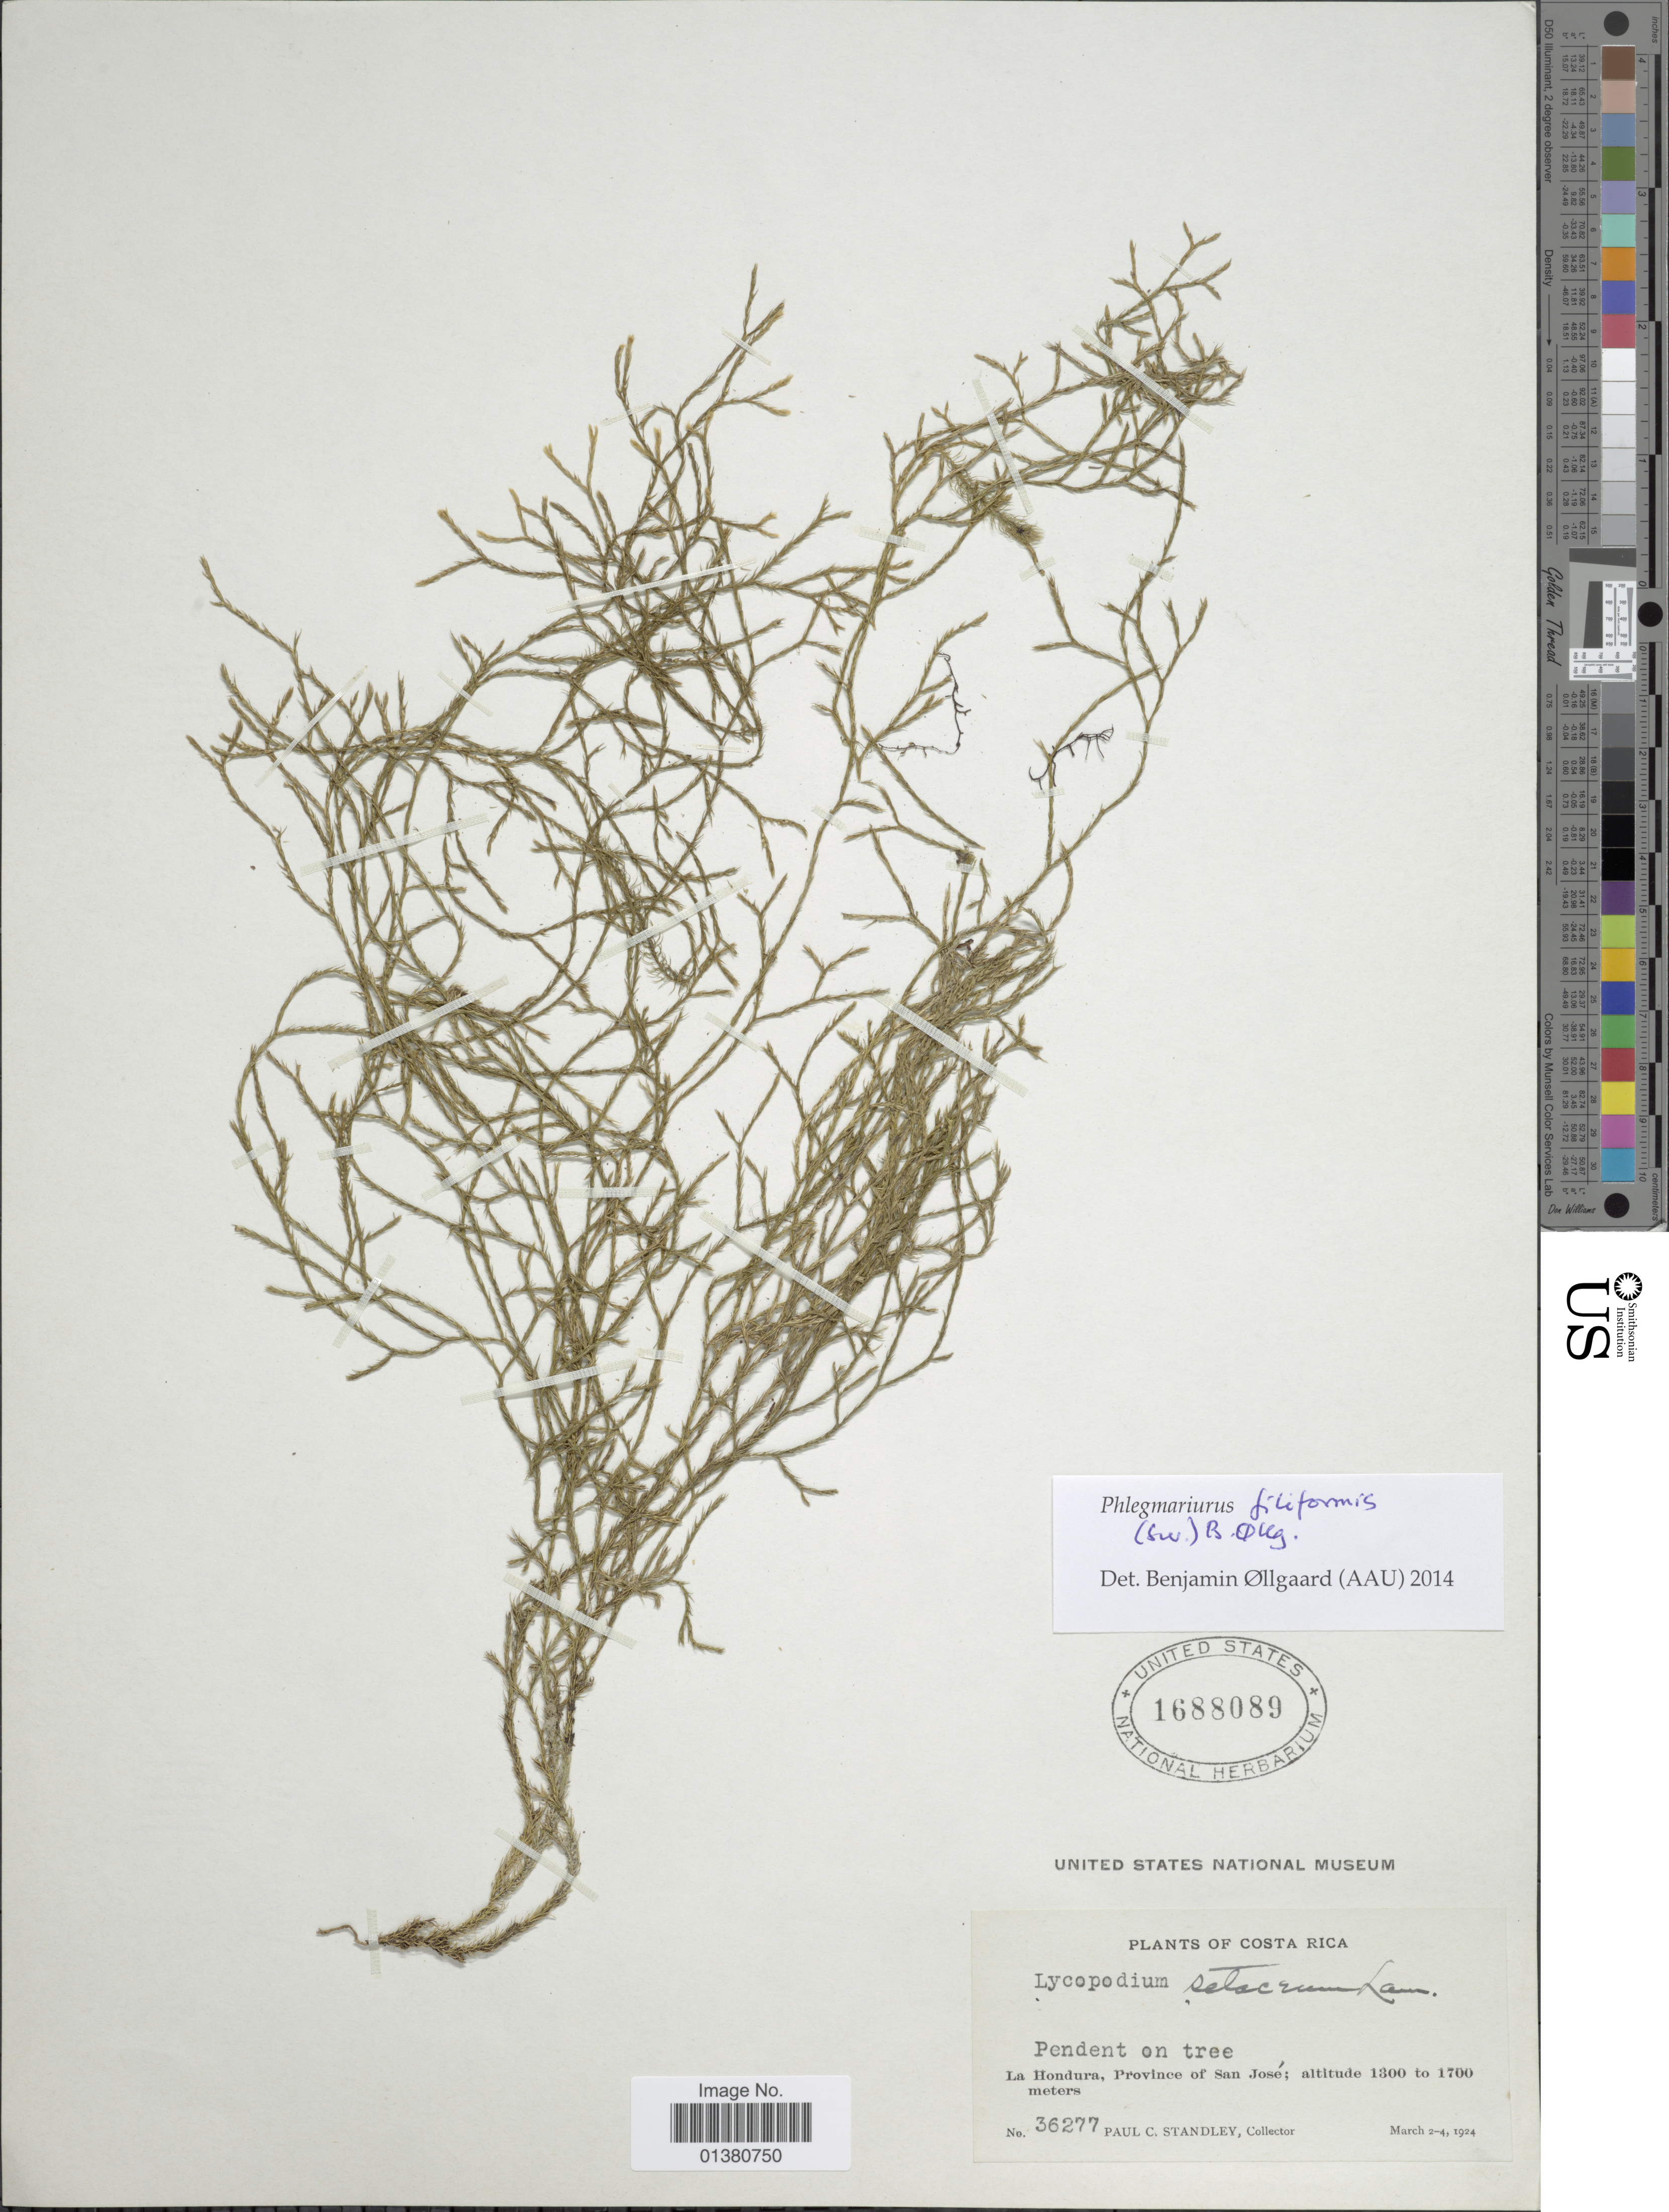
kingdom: Plantae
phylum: Tracheophyta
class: Lycopodiopsida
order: Lycopodiales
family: Lycopodiaceae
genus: Phlegmariurus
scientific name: Phlegmariurus filiformis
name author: (Sw.) W.H. Wagner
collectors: P. C. Standley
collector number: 36277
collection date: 1924-03-02/1924-03-04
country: Costa Rica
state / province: San José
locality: La Hondura, Province San José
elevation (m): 1300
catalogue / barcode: US 1688089